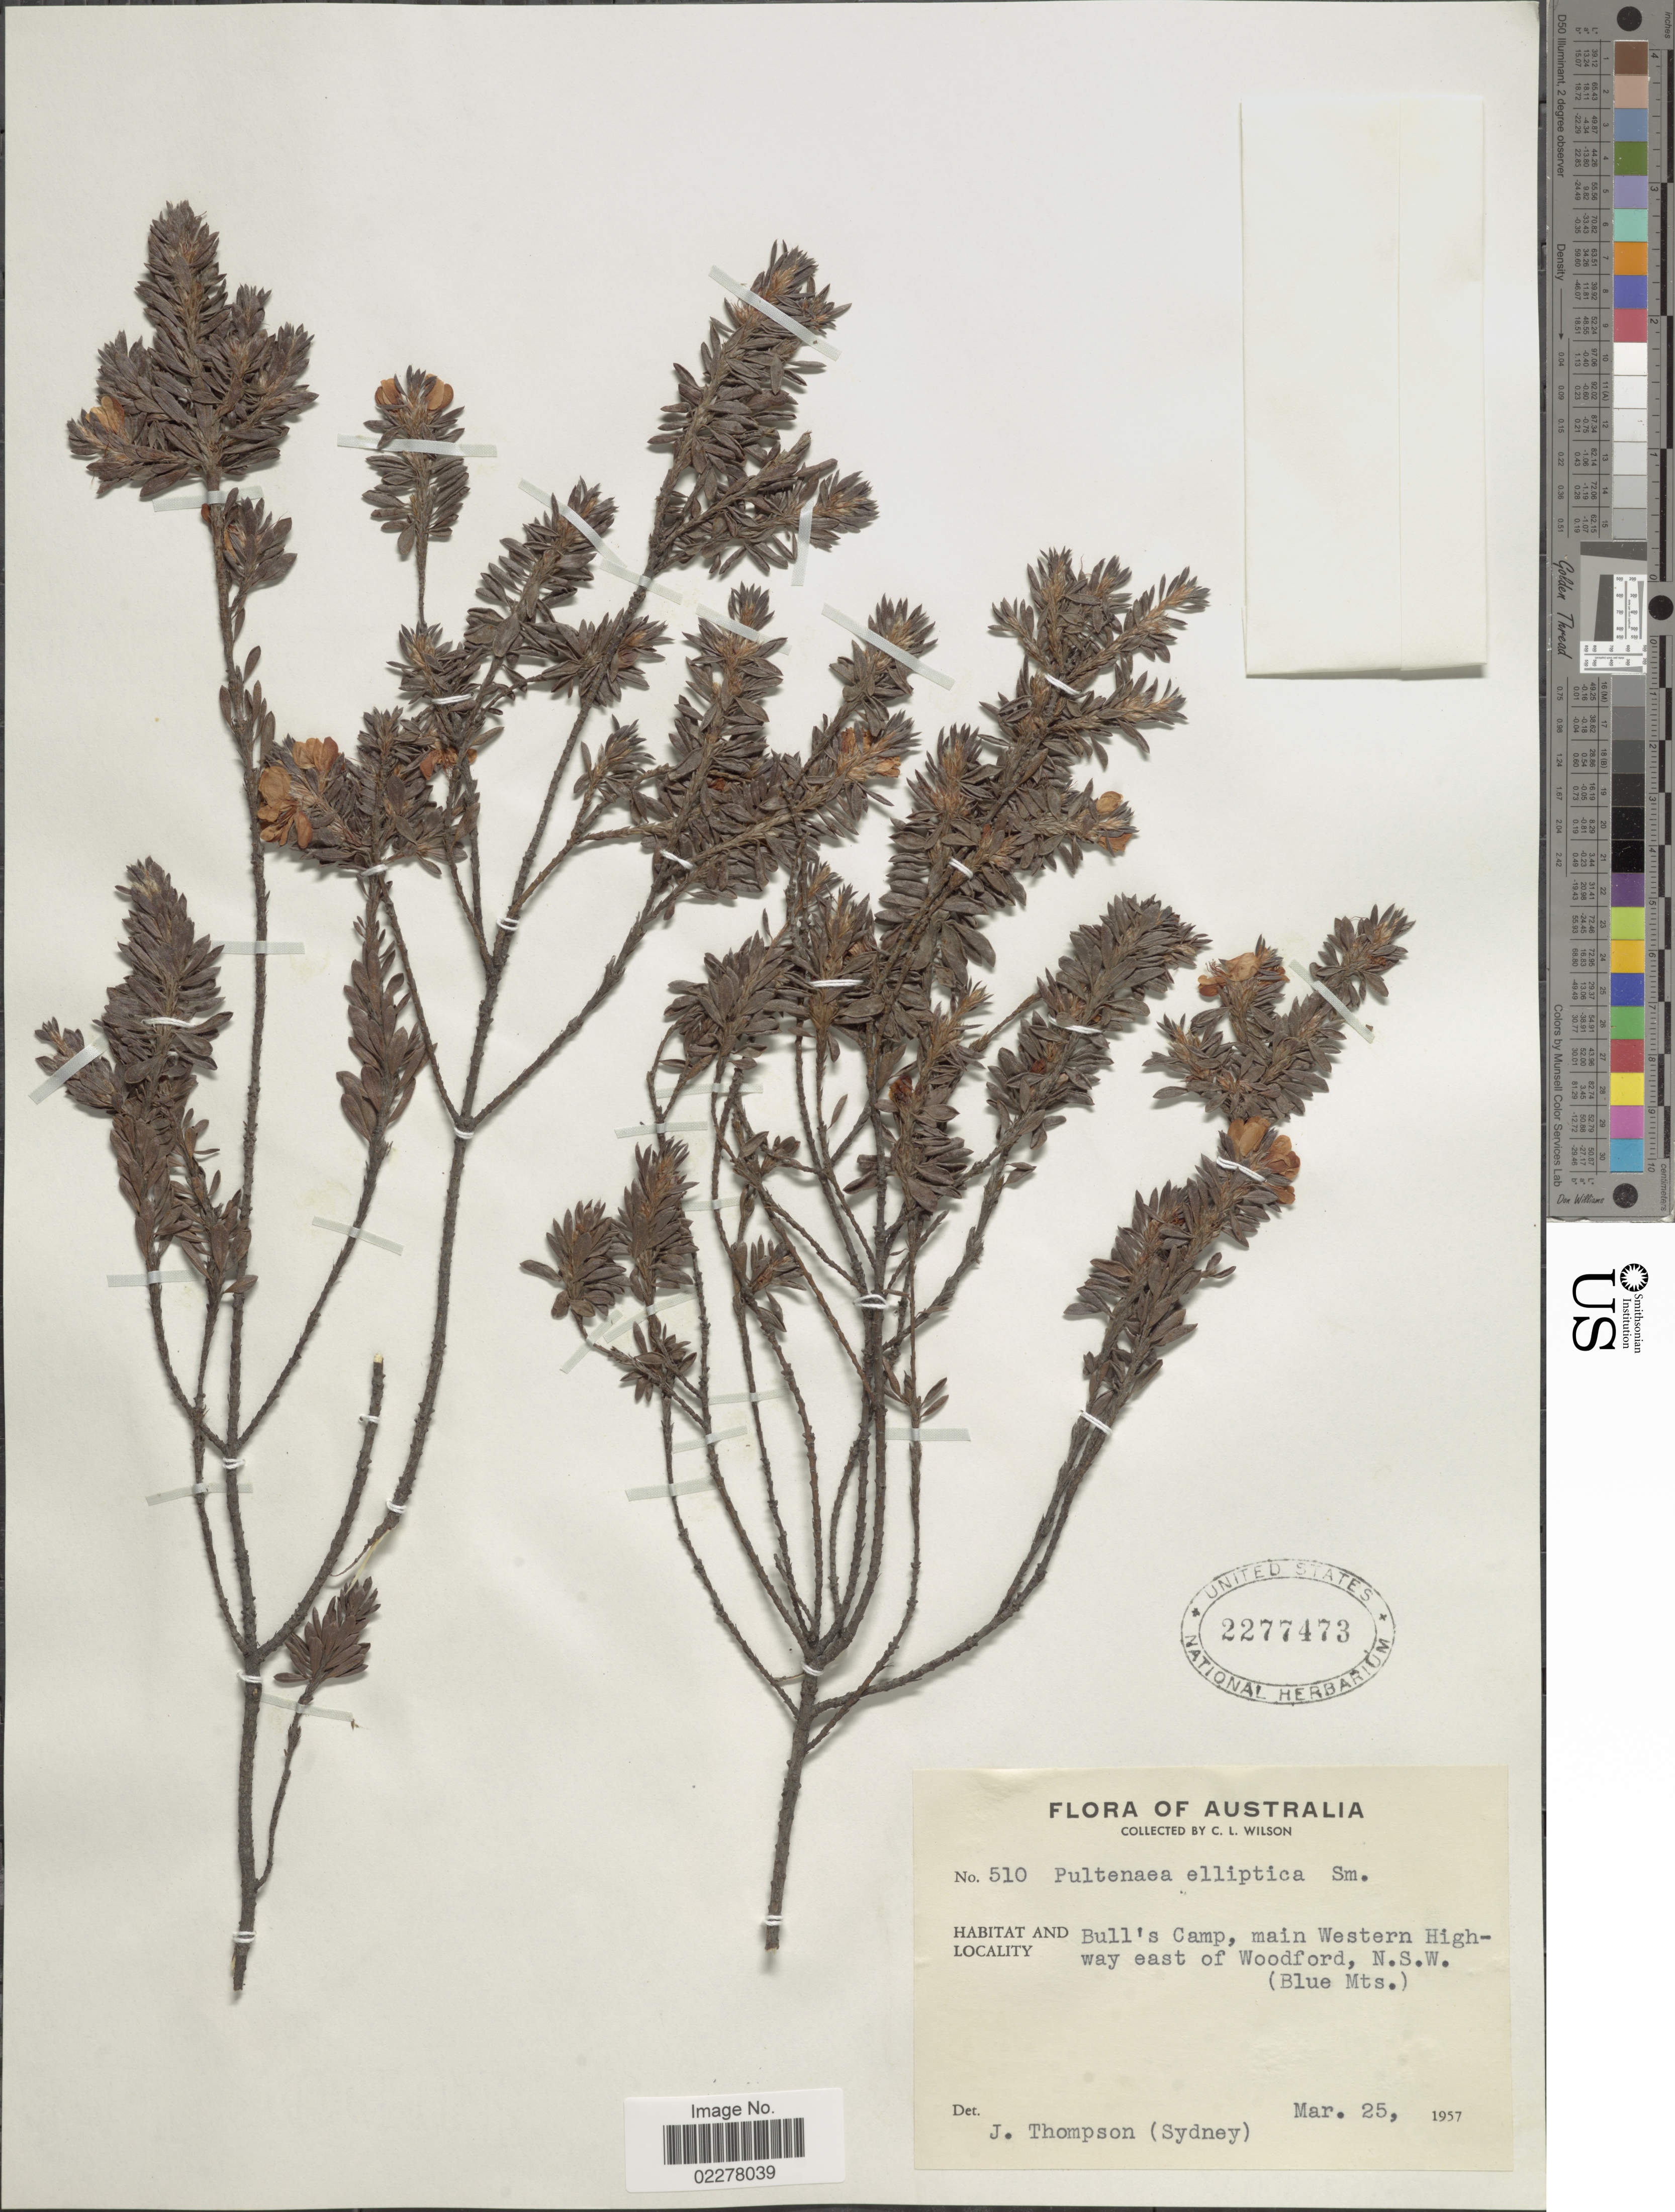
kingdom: Plantae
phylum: Tracheophyta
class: Magnoliopsida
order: Fabales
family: Fabaceae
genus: Pultenaea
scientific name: Pultenaea tuberculata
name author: Pers.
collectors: C. L. Wilson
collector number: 510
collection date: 1957-05-25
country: Australia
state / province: New South Wales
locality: Bull's Camp, main Western Highway east of Woodford, N.S.W. (Blue Mts.)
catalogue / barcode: US 2277473